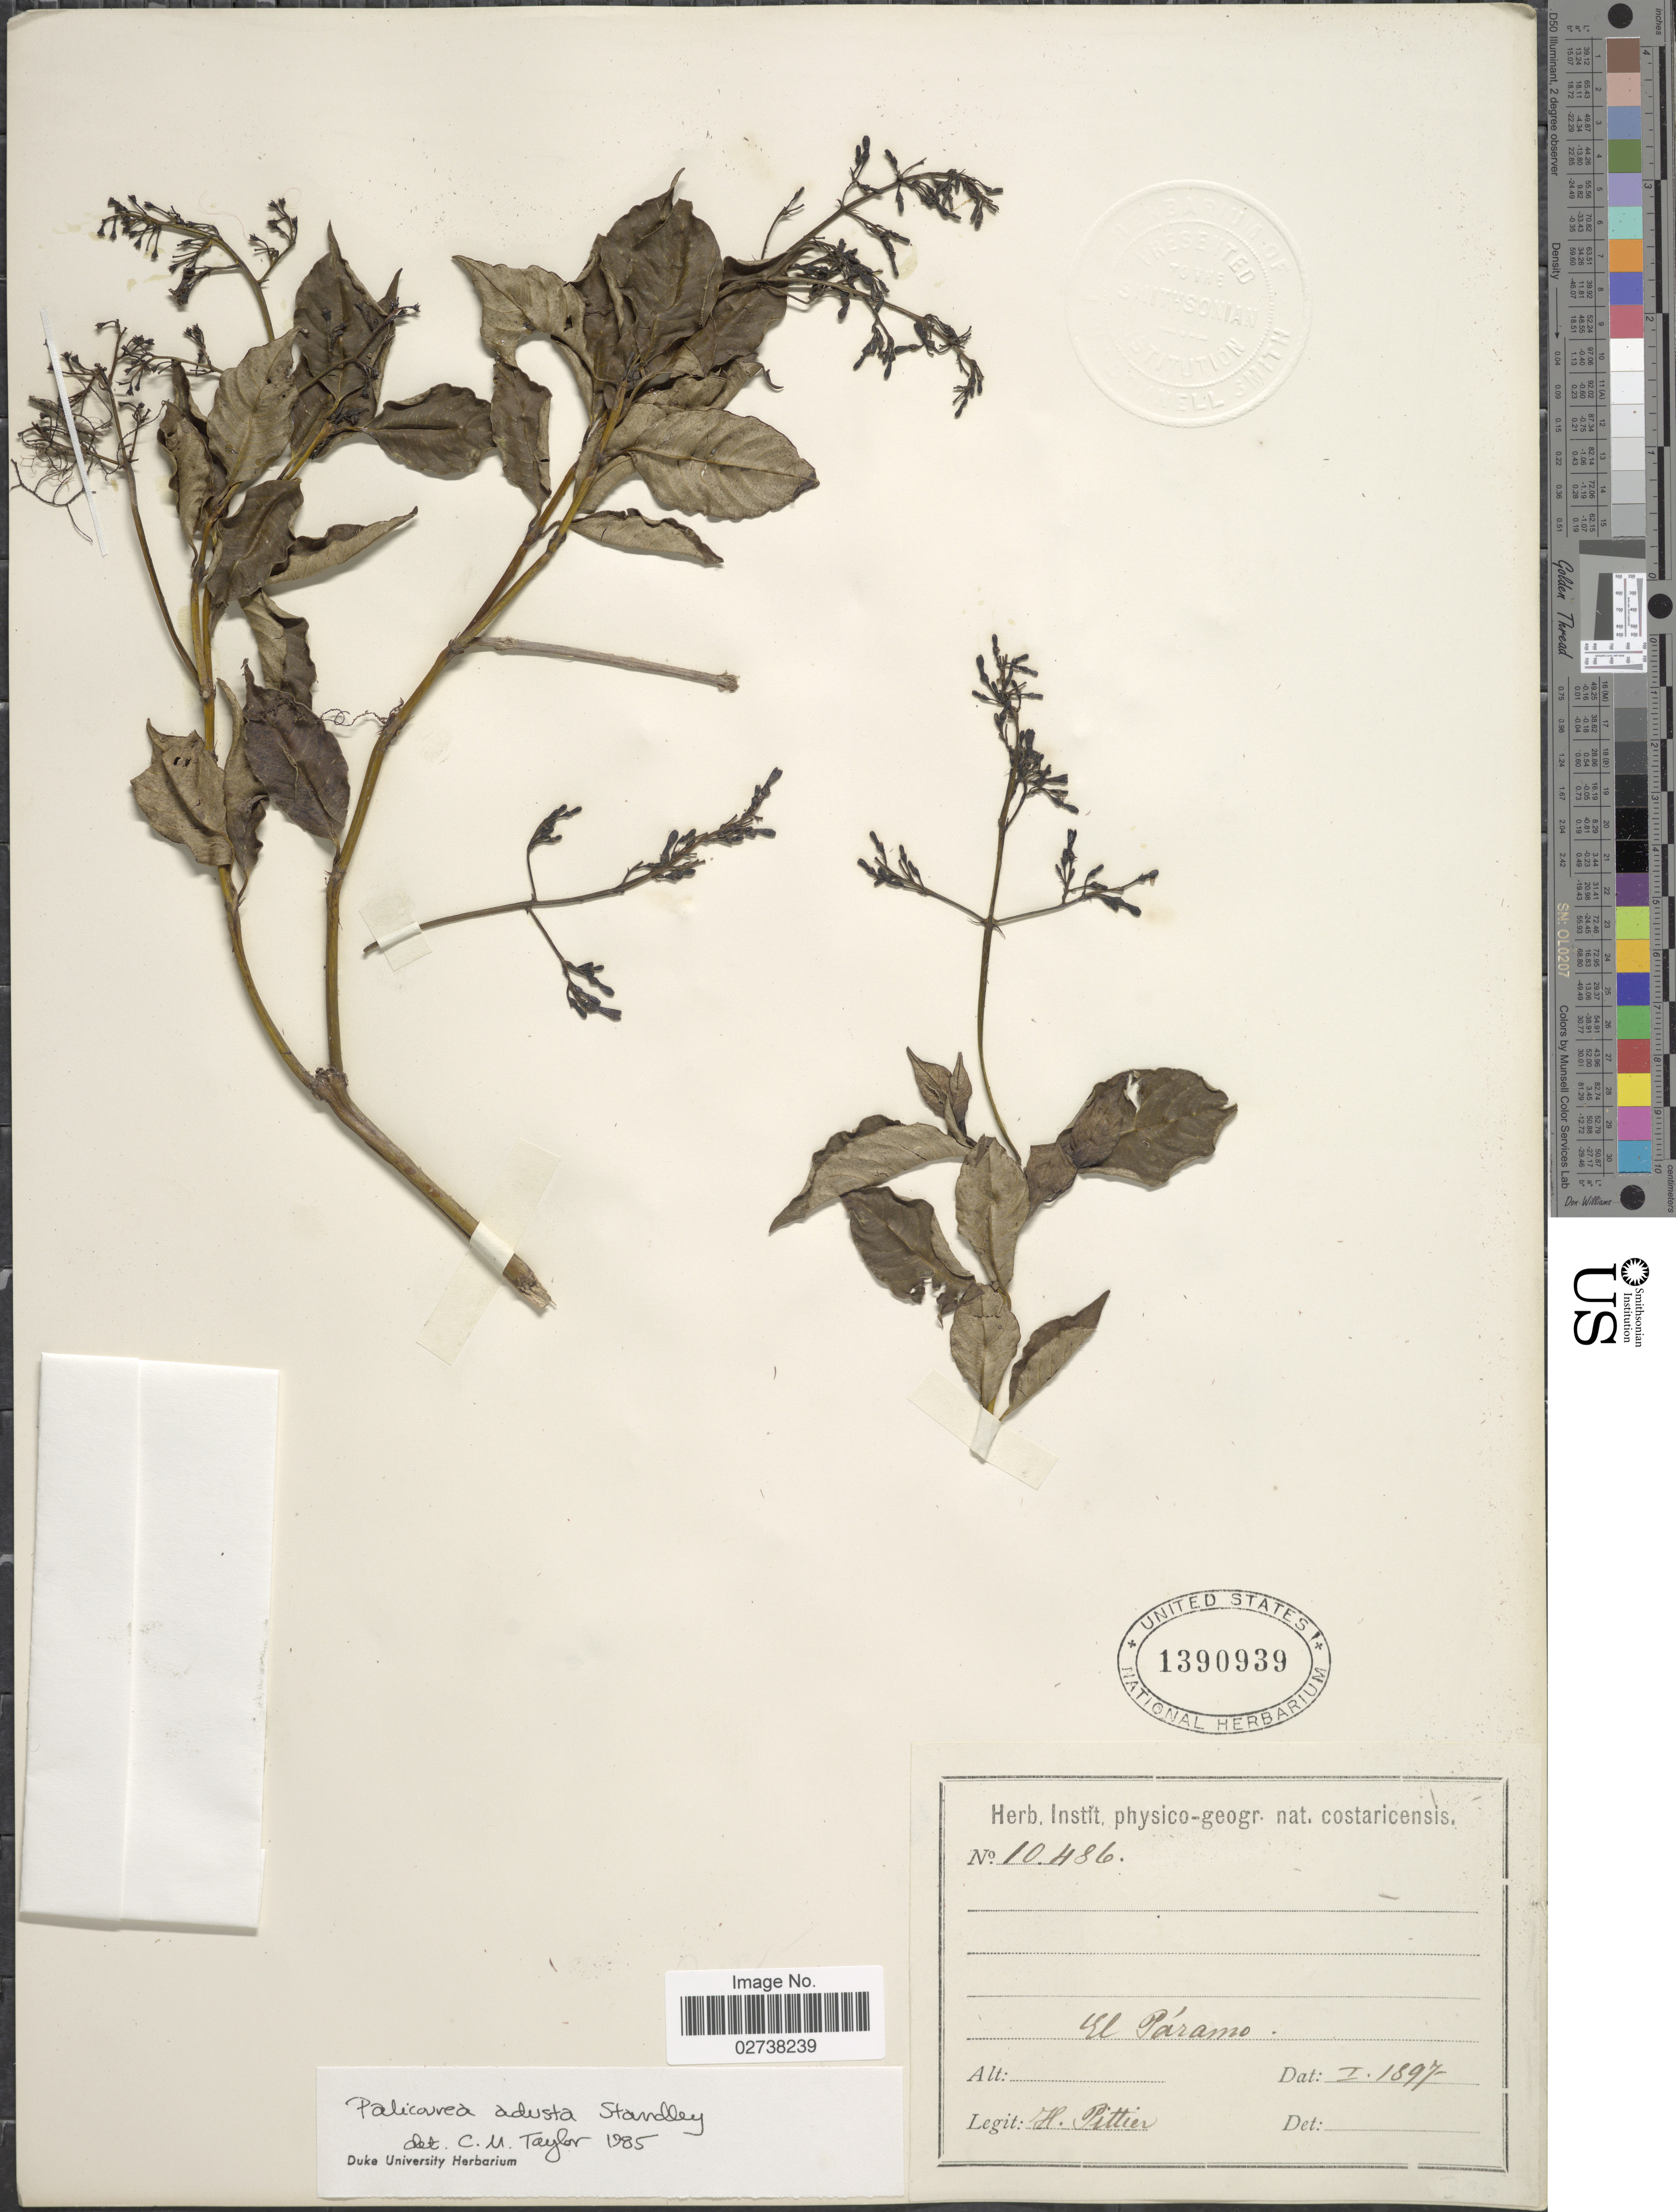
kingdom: Plantae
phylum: Tracheophyta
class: Magnoliopsida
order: Gentianales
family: Rubiaceae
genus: Palicourea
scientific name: Palicourea adusta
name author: Standl.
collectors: H. F. Pittier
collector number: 10486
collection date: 1897-01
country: Costa Rica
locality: El Paramo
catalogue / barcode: US 1390939